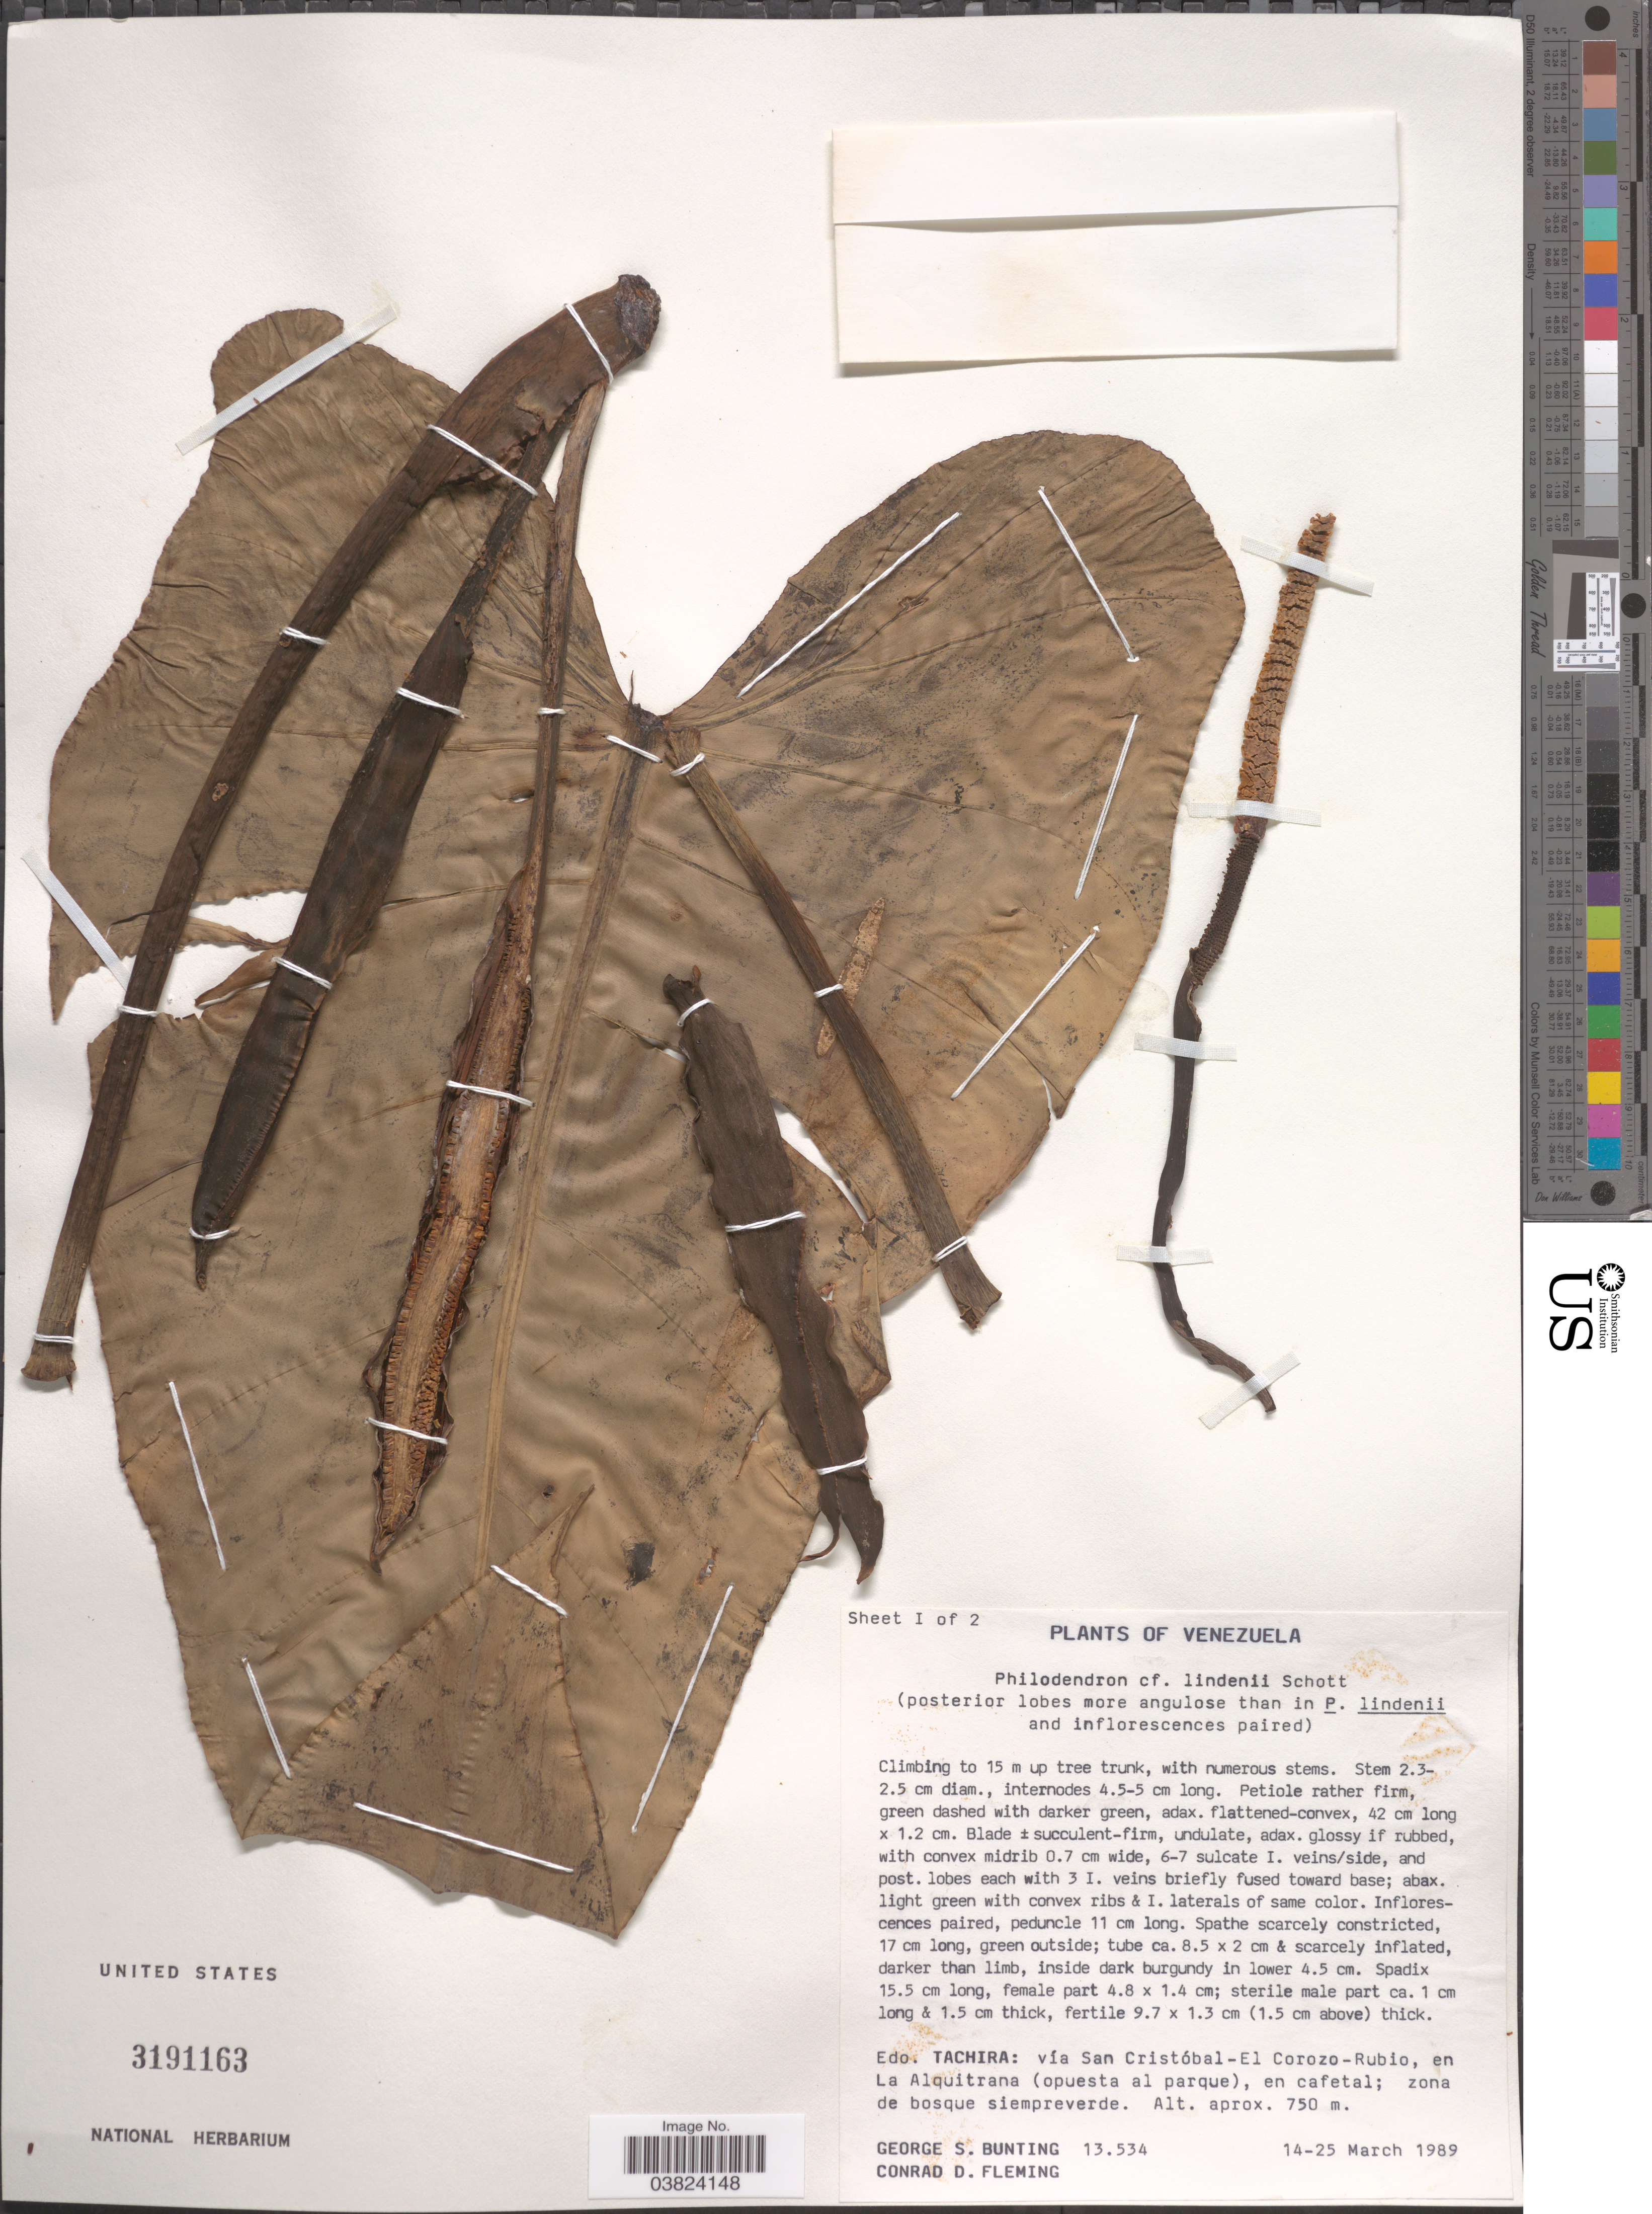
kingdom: Plantae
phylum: Tracheophyta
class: Liliopsida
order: Alismatales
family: Araceae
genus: Philodendron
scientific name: Philodendron lindenii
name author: Schott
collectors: G. S. Bunting & C. Fleming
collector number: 13534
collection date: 1989-03-14/1989-03-25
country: Venezuela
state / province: Tachira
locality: Edo. Tachira: vía San Cristóbal-El Corozo-Rubio, en La Alquitrana (opuesta al parque), en cafetal; zona de bosque siempreverde.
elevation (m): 750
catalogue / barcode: US 3191163